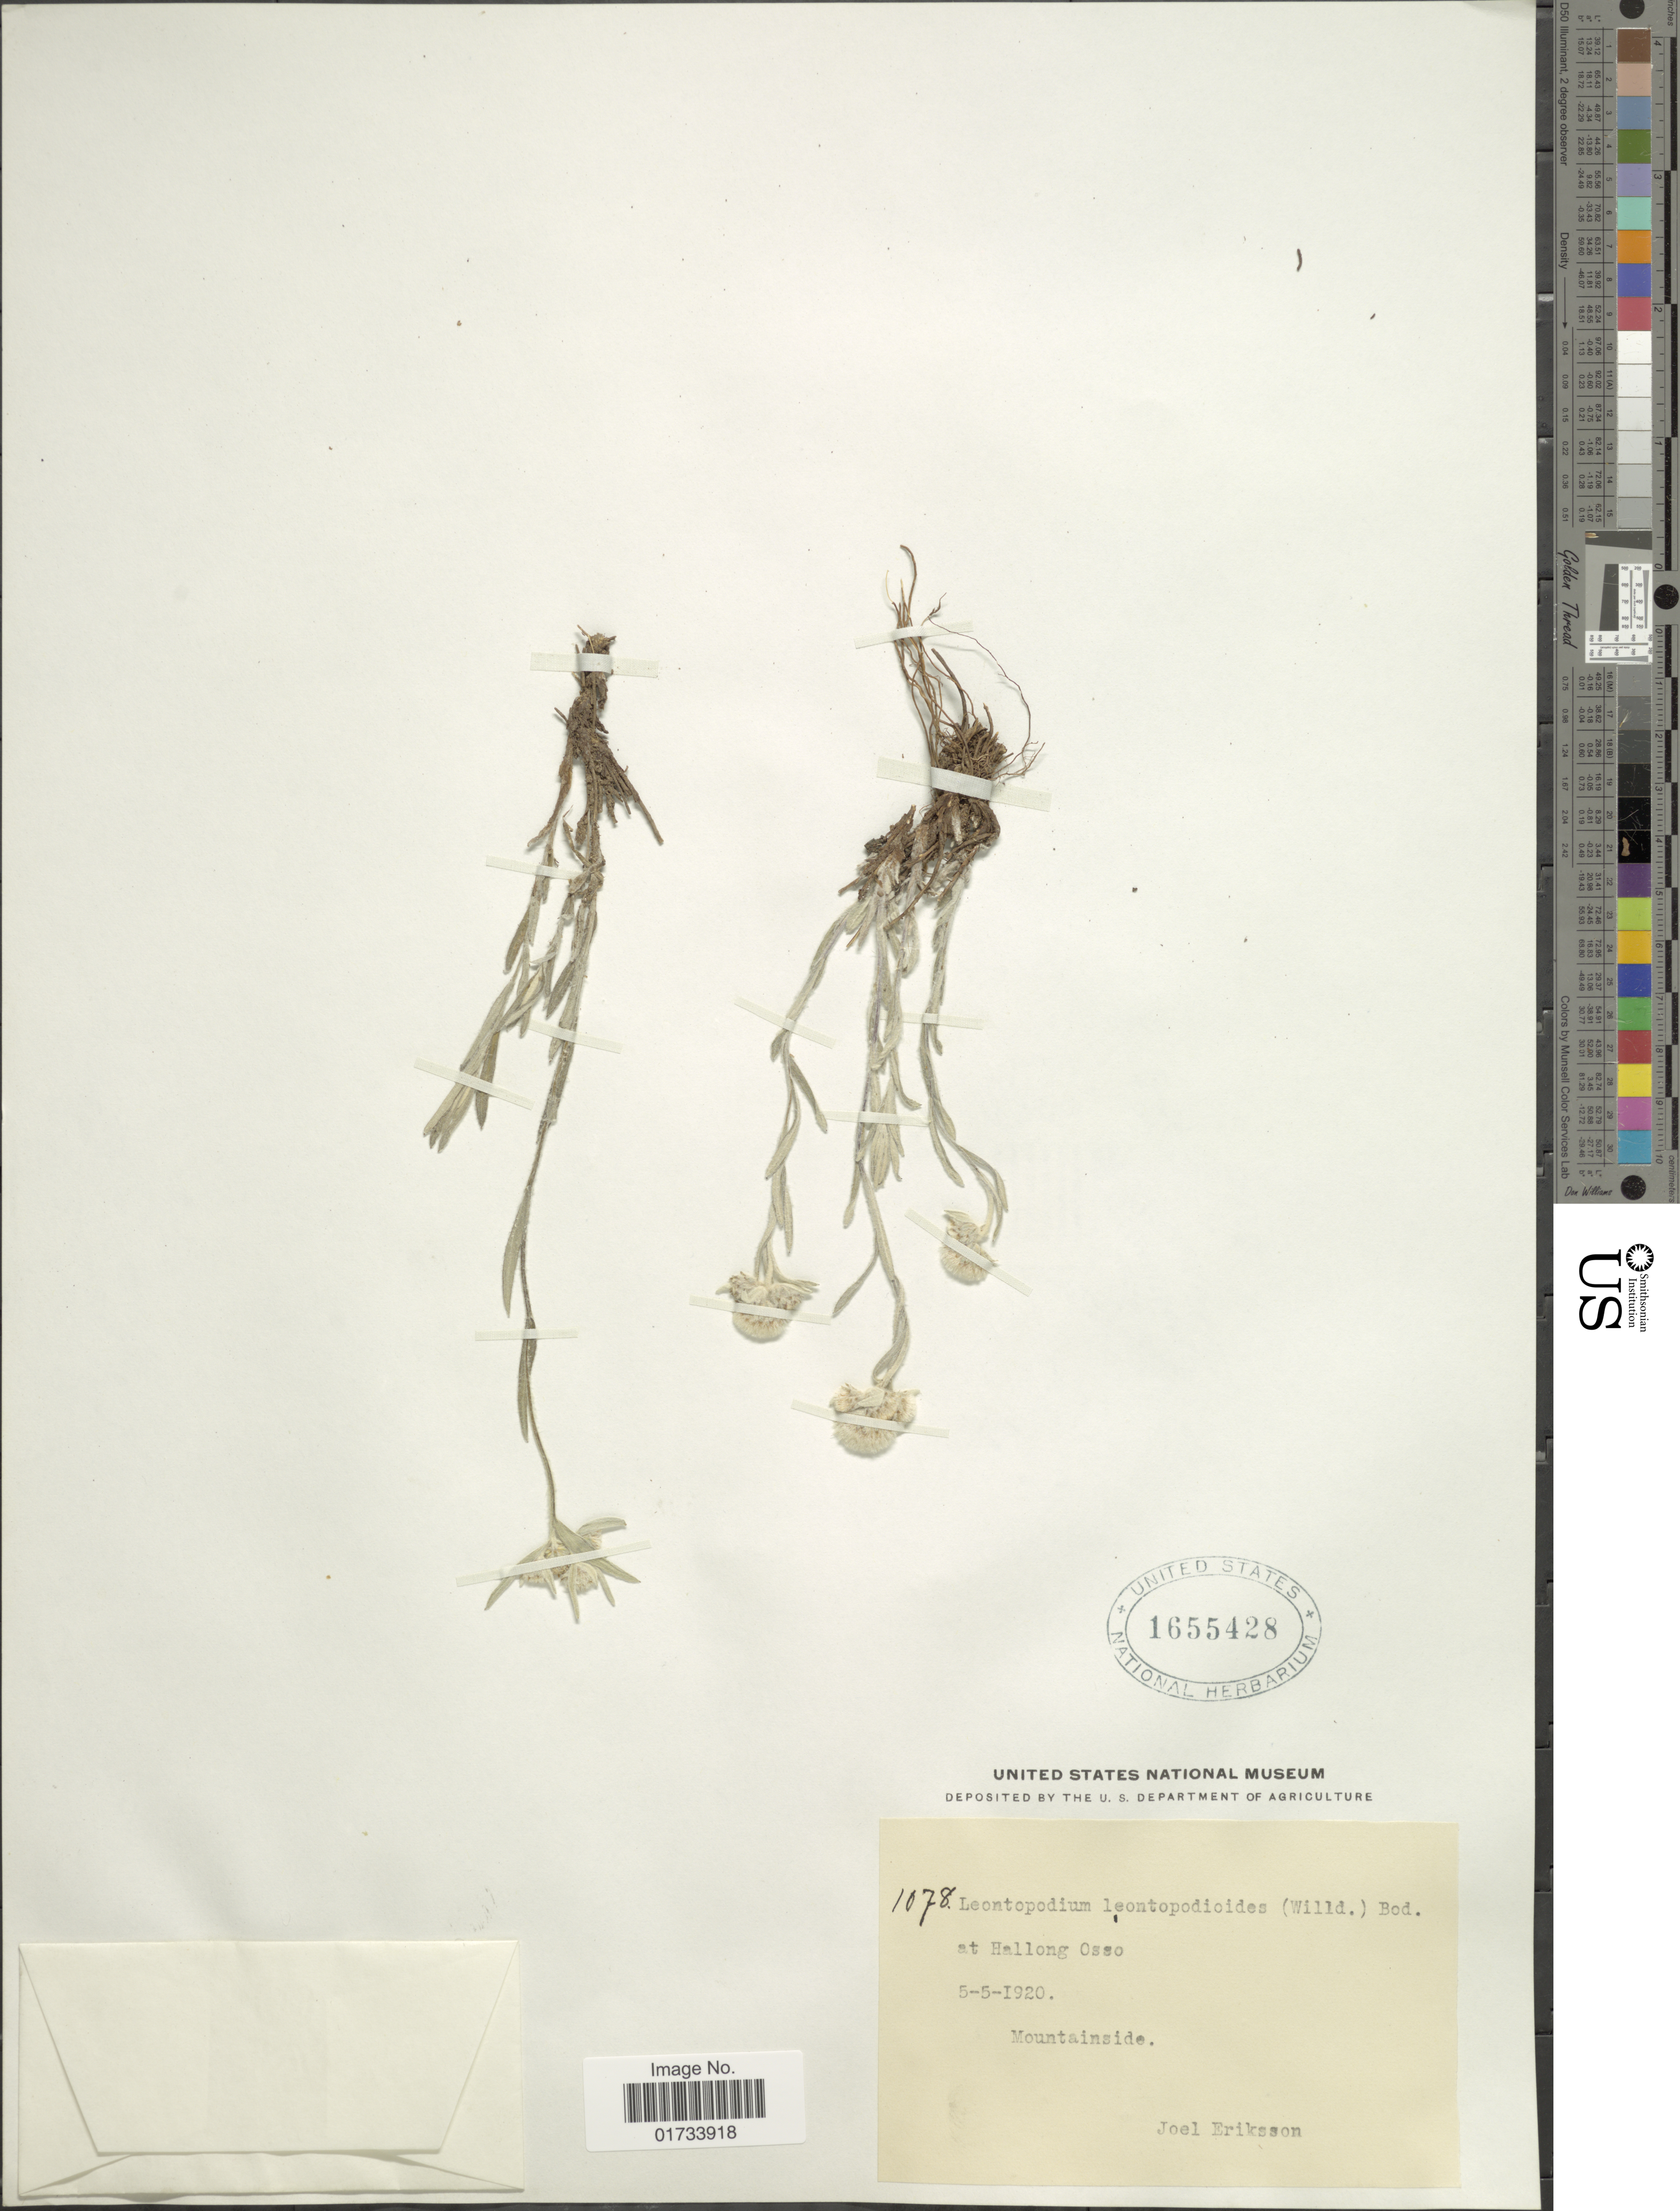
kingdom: Plantae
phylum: Tracheophyta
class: Magnoliopsida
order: Asterales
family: Asteraceae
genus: Leontopodium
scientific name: Leontopodium leontopodioides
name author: (Willd.) Beauverd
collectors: J. Eriksson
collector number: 1078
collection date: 1920-05-05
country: Vietnam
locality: Hallong Oso, Mountainside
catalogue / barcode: US 1655428